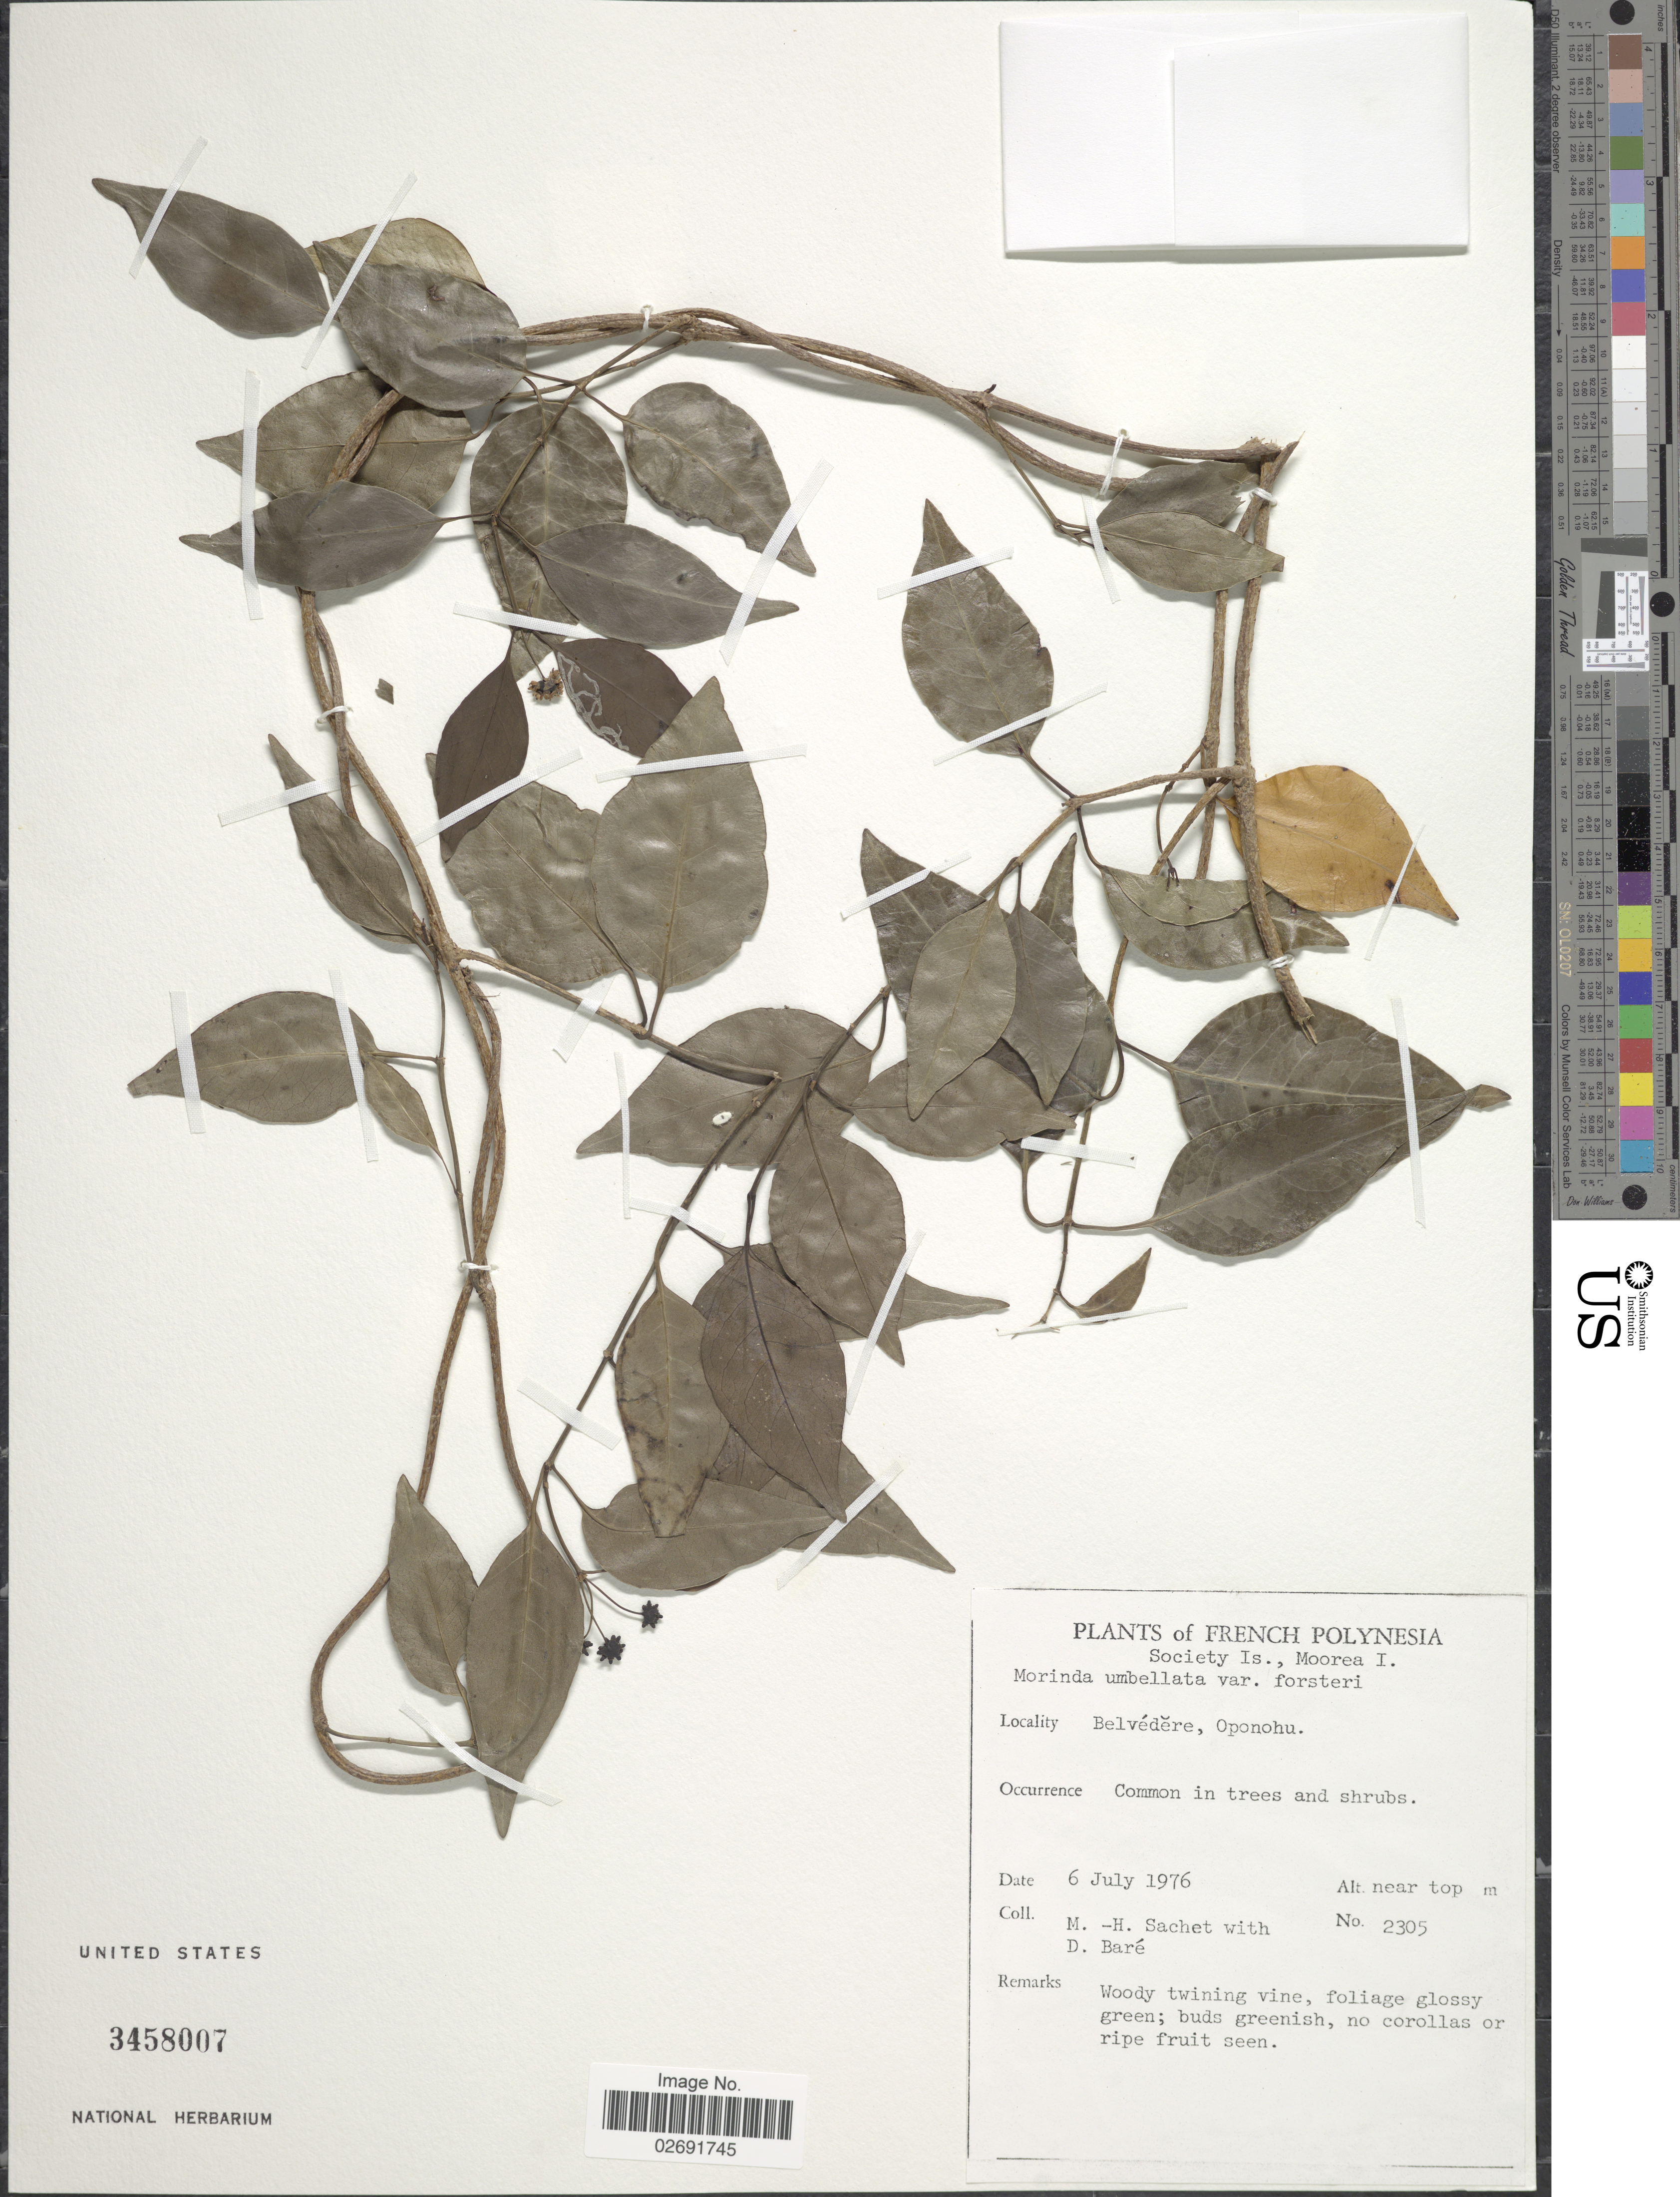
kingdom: Plantae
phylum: Tracheophyta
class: Magnoliopsida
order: Gentianales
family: Rubiaceae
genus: Gynochthodes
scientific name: Gynochthodes umbellata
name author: (L.) Razafim. & B. Bremer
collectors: M.-H. Sachet & D. Baré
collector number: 2305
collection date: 1976-07-06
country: French Polynesia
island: Moorea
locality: Society Is., Moorea I. Belvedere, Oponohu.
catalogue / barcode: US 3458007